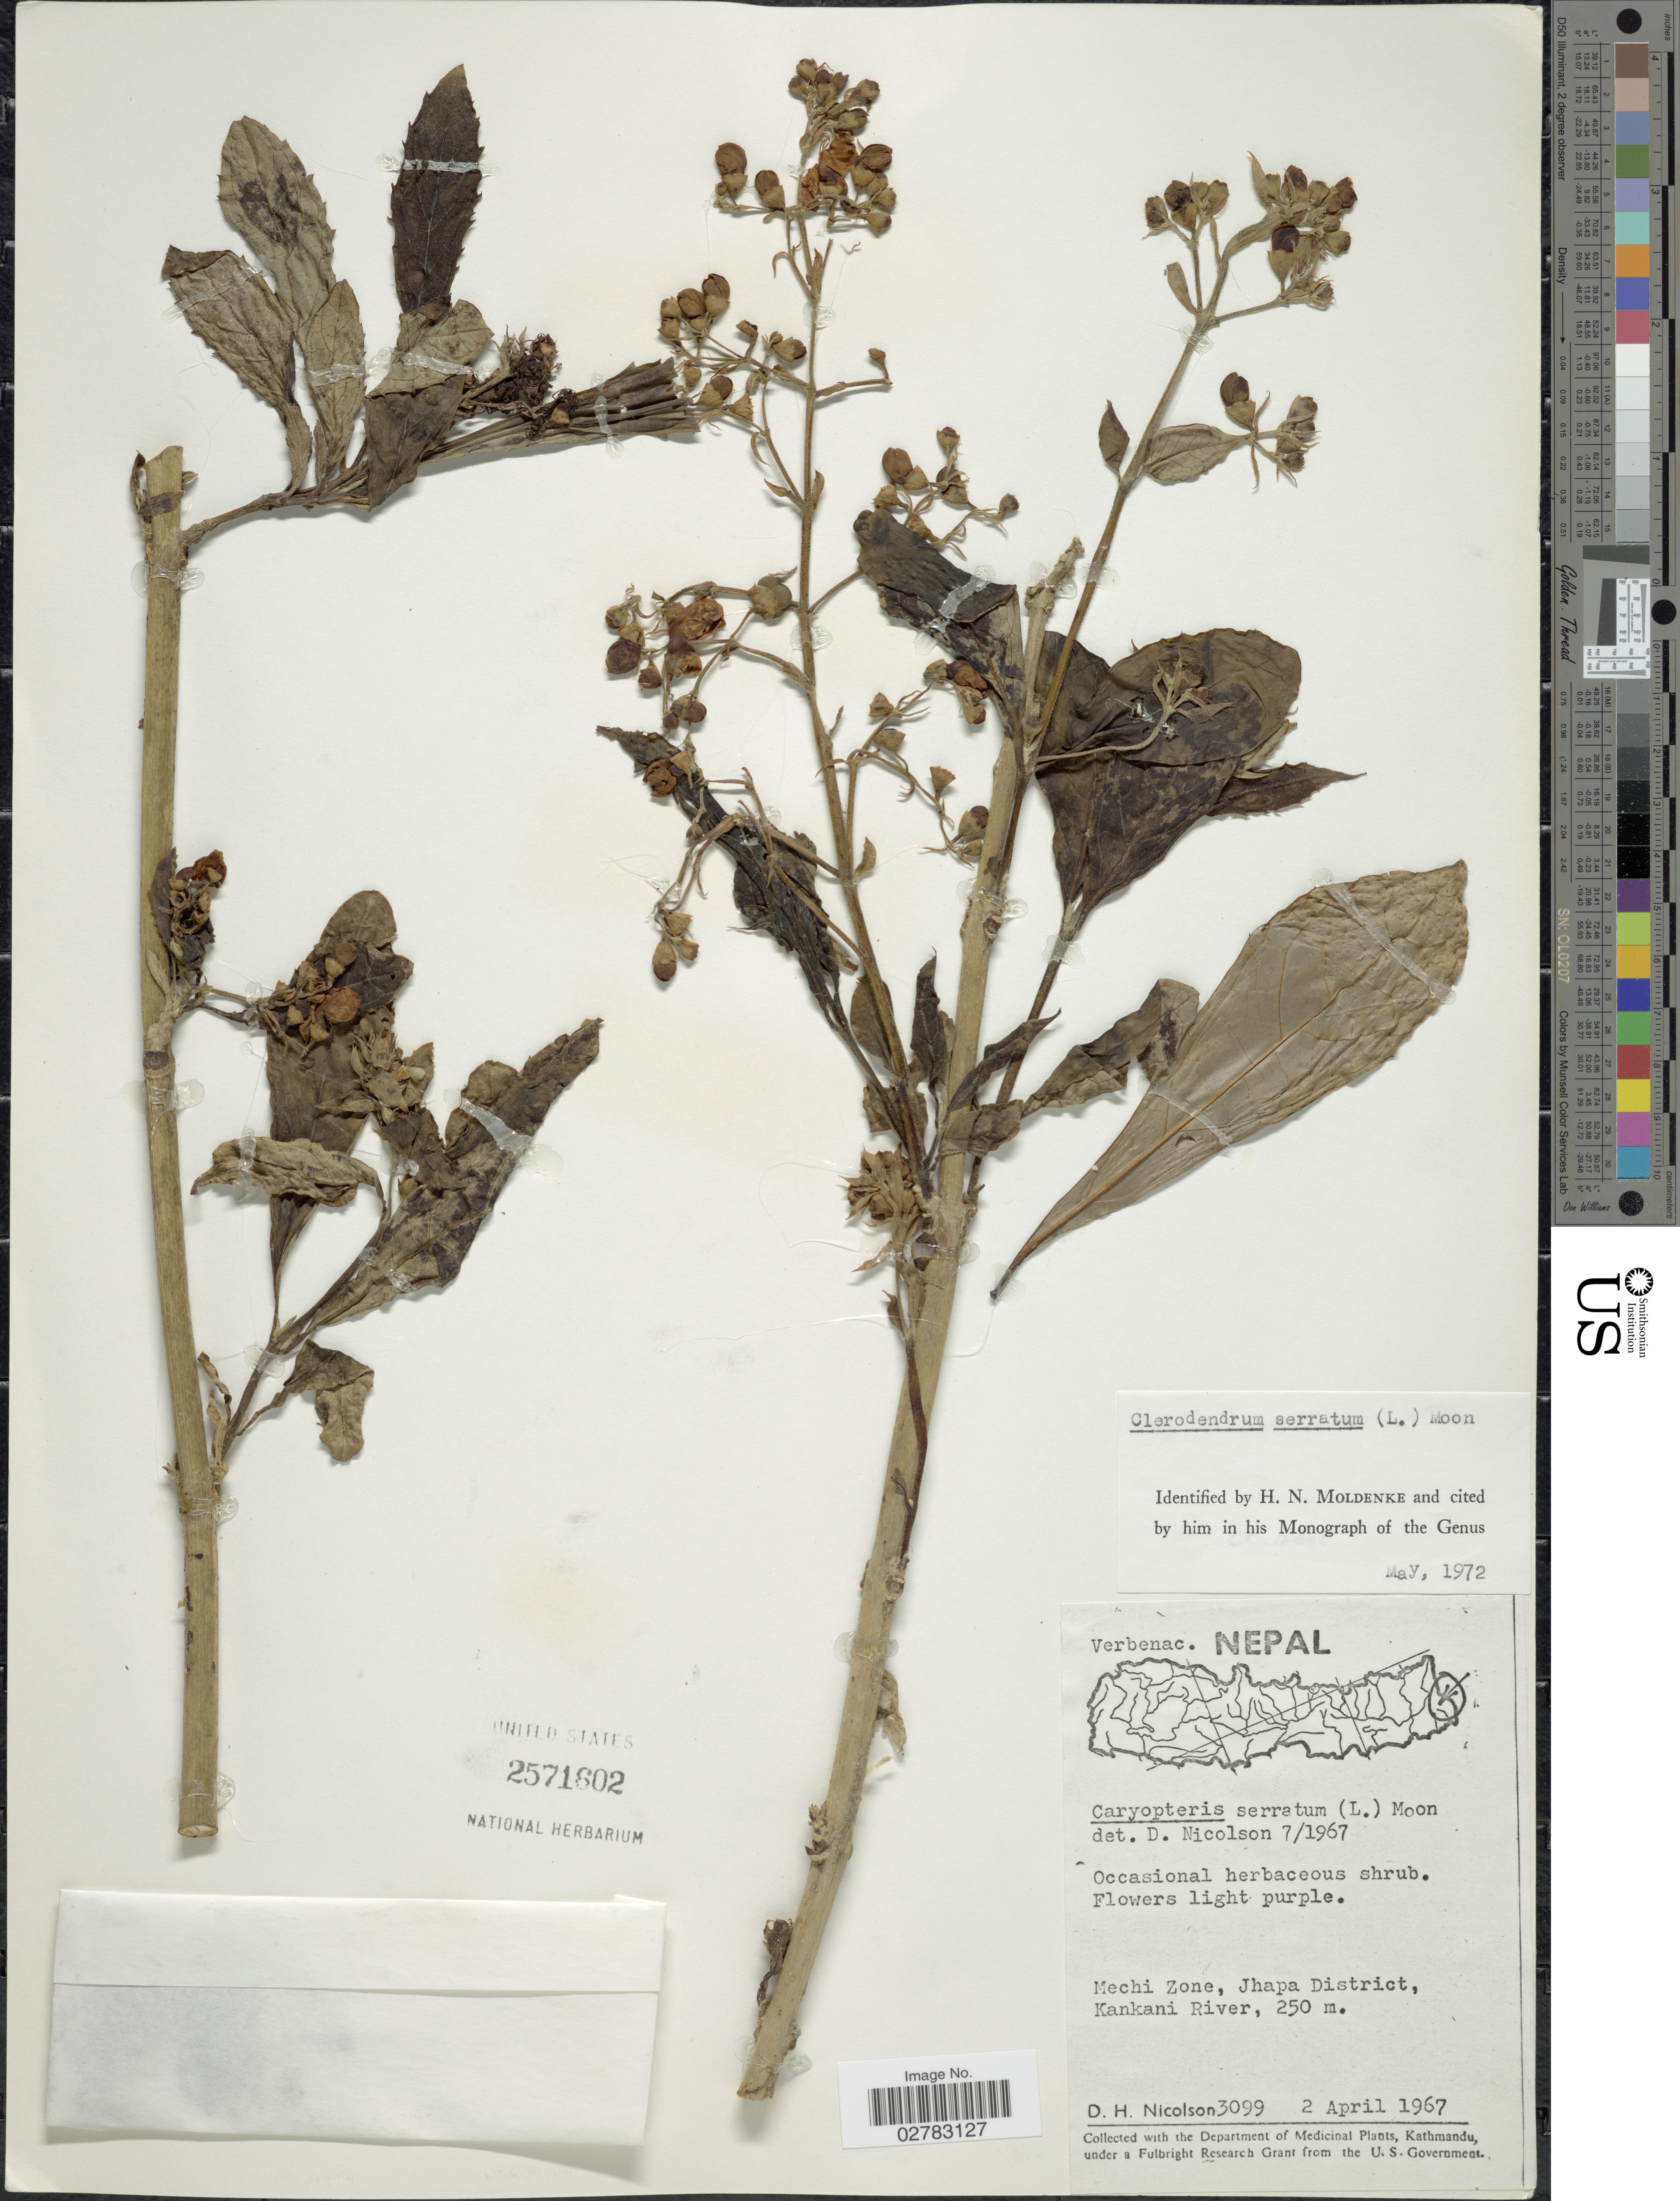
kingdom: Plantae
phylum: Tracheophyta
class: Magnoliopsida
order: Lamiales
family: Lamiaceae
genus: Clerodendrum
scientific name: Clerodendrum serratum var. serratum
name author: (L.) Moon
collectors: D. H. Nicolson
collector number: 3099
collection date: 1967-04-02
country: Nepal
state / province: Mechi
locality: Mechi Zone, Jhapa District, Kankani River.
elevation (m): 250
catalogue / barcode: US 2571602